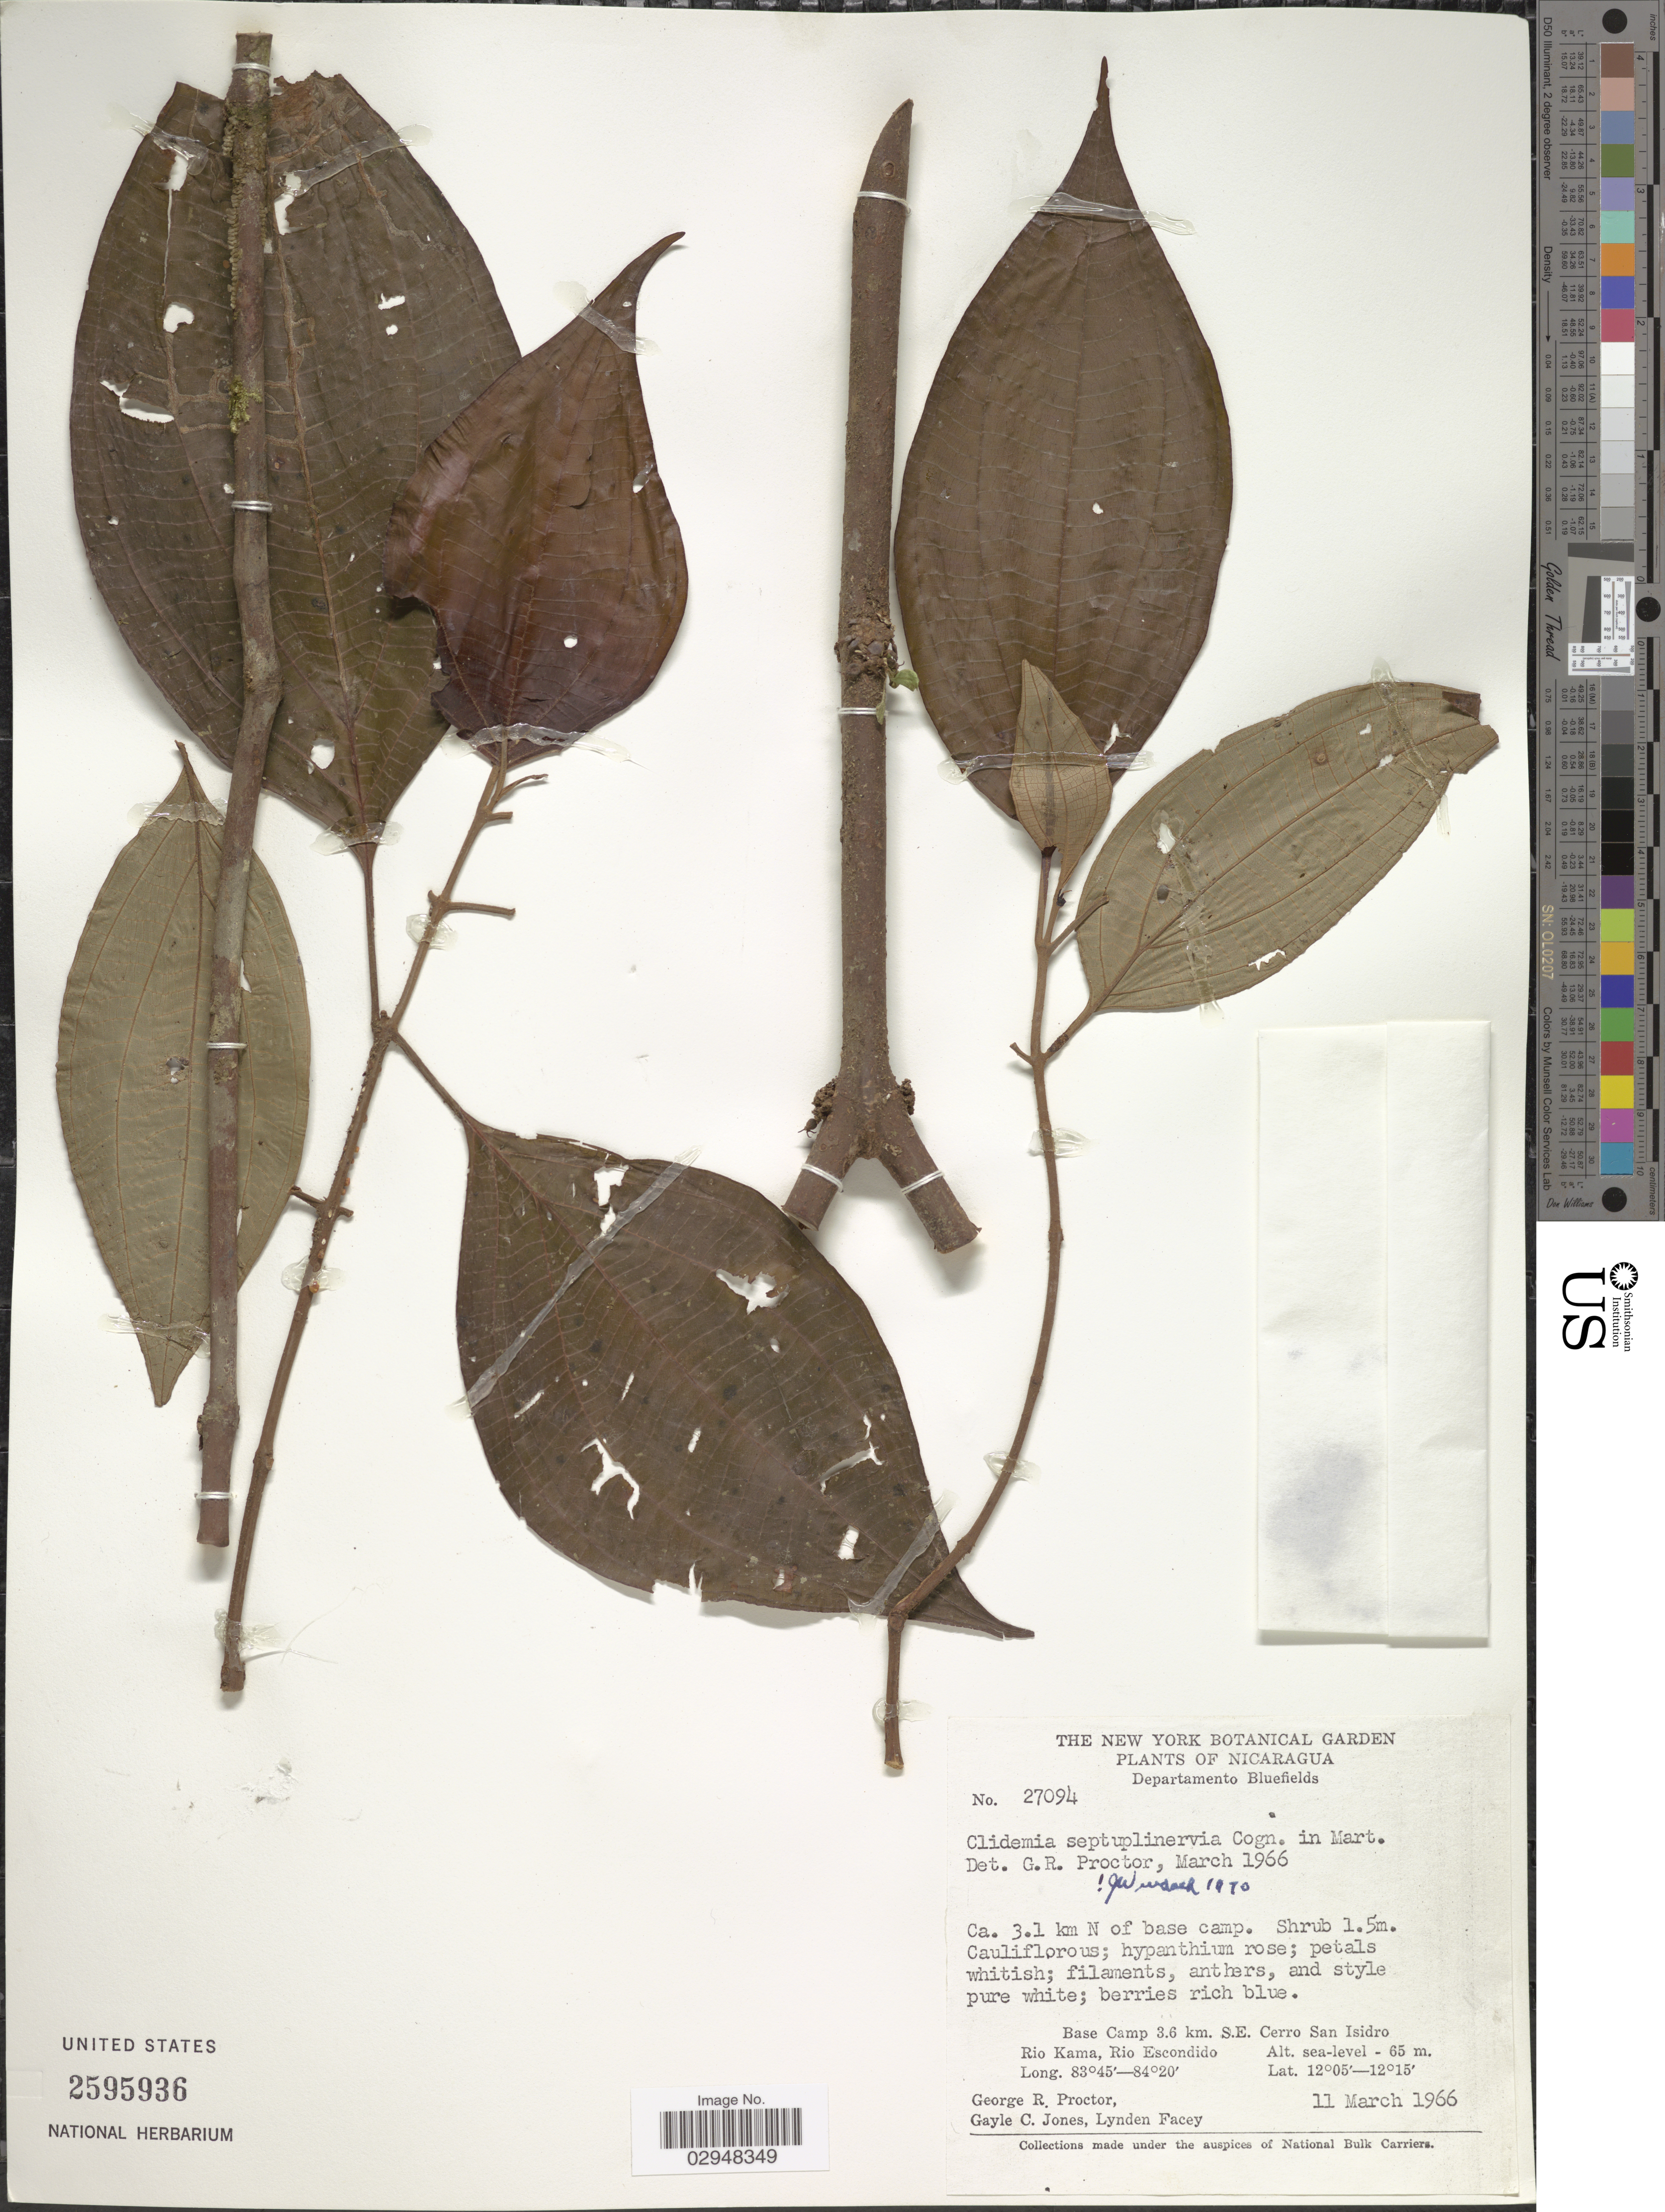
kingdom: Plantae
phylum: Tracheophyta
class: Magnoliopsida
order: Myrtales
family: Melastomataceae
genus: Clidemia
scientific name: Clidemia trichocalyx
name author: (S.F. Blake) Gleason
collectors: G. Proctor, G. C. Jones & L. Facey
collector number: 27094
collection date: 1966-03-11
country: Nicaragua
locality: Departamento Bluefields, Ca. 3.1 km N of base camp, Base Camp 3.6 km S.E. Cerro San Isidro, Rio Kama, Rio Escondido.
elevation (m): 0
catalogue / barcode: US 2595936